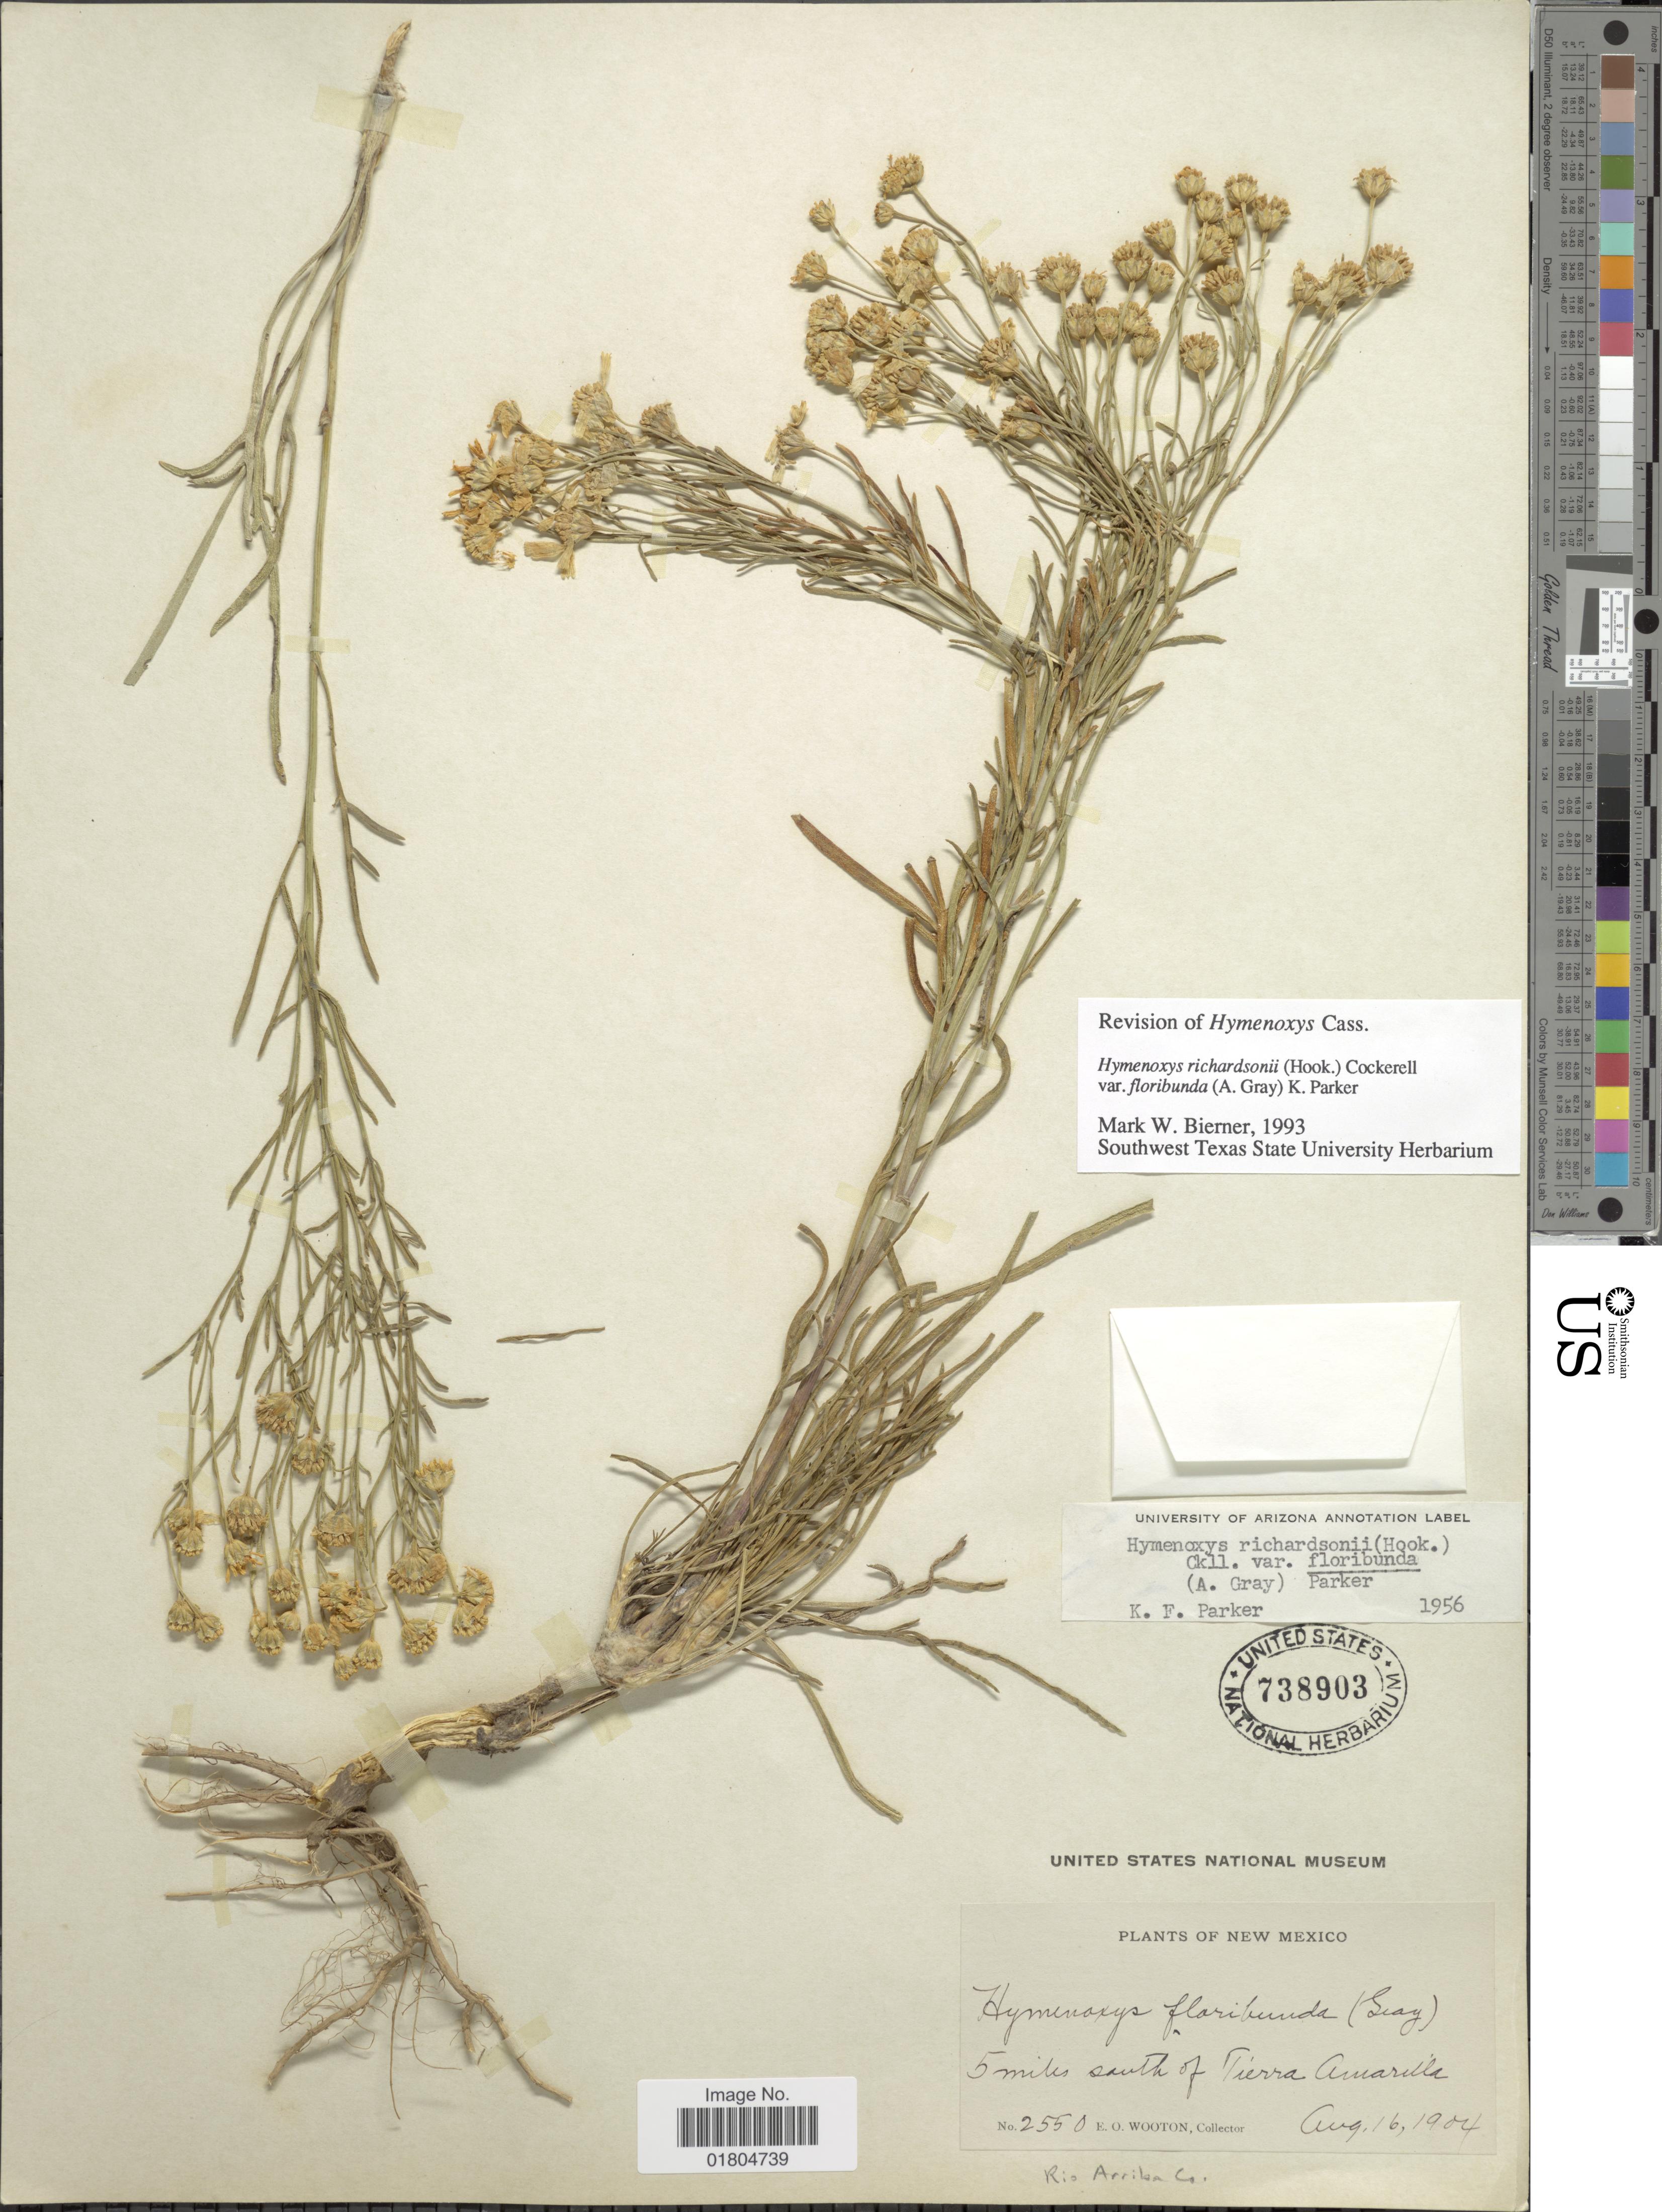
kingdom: Plantae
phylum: Tracheophyta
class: Magnoliopsida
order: Asterales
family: Asteraceae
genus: Hymenoxys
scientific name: Hymenoxys richardsonii var. floribunda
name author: (A. Gray) K.F. Parker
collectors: E. O. Wooton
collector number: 2550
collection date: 1904-08-16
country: United States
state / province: New Mexico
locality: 5 miles south of Tierra Amarilla. Rio Arriba Co.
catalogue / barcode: US 738903